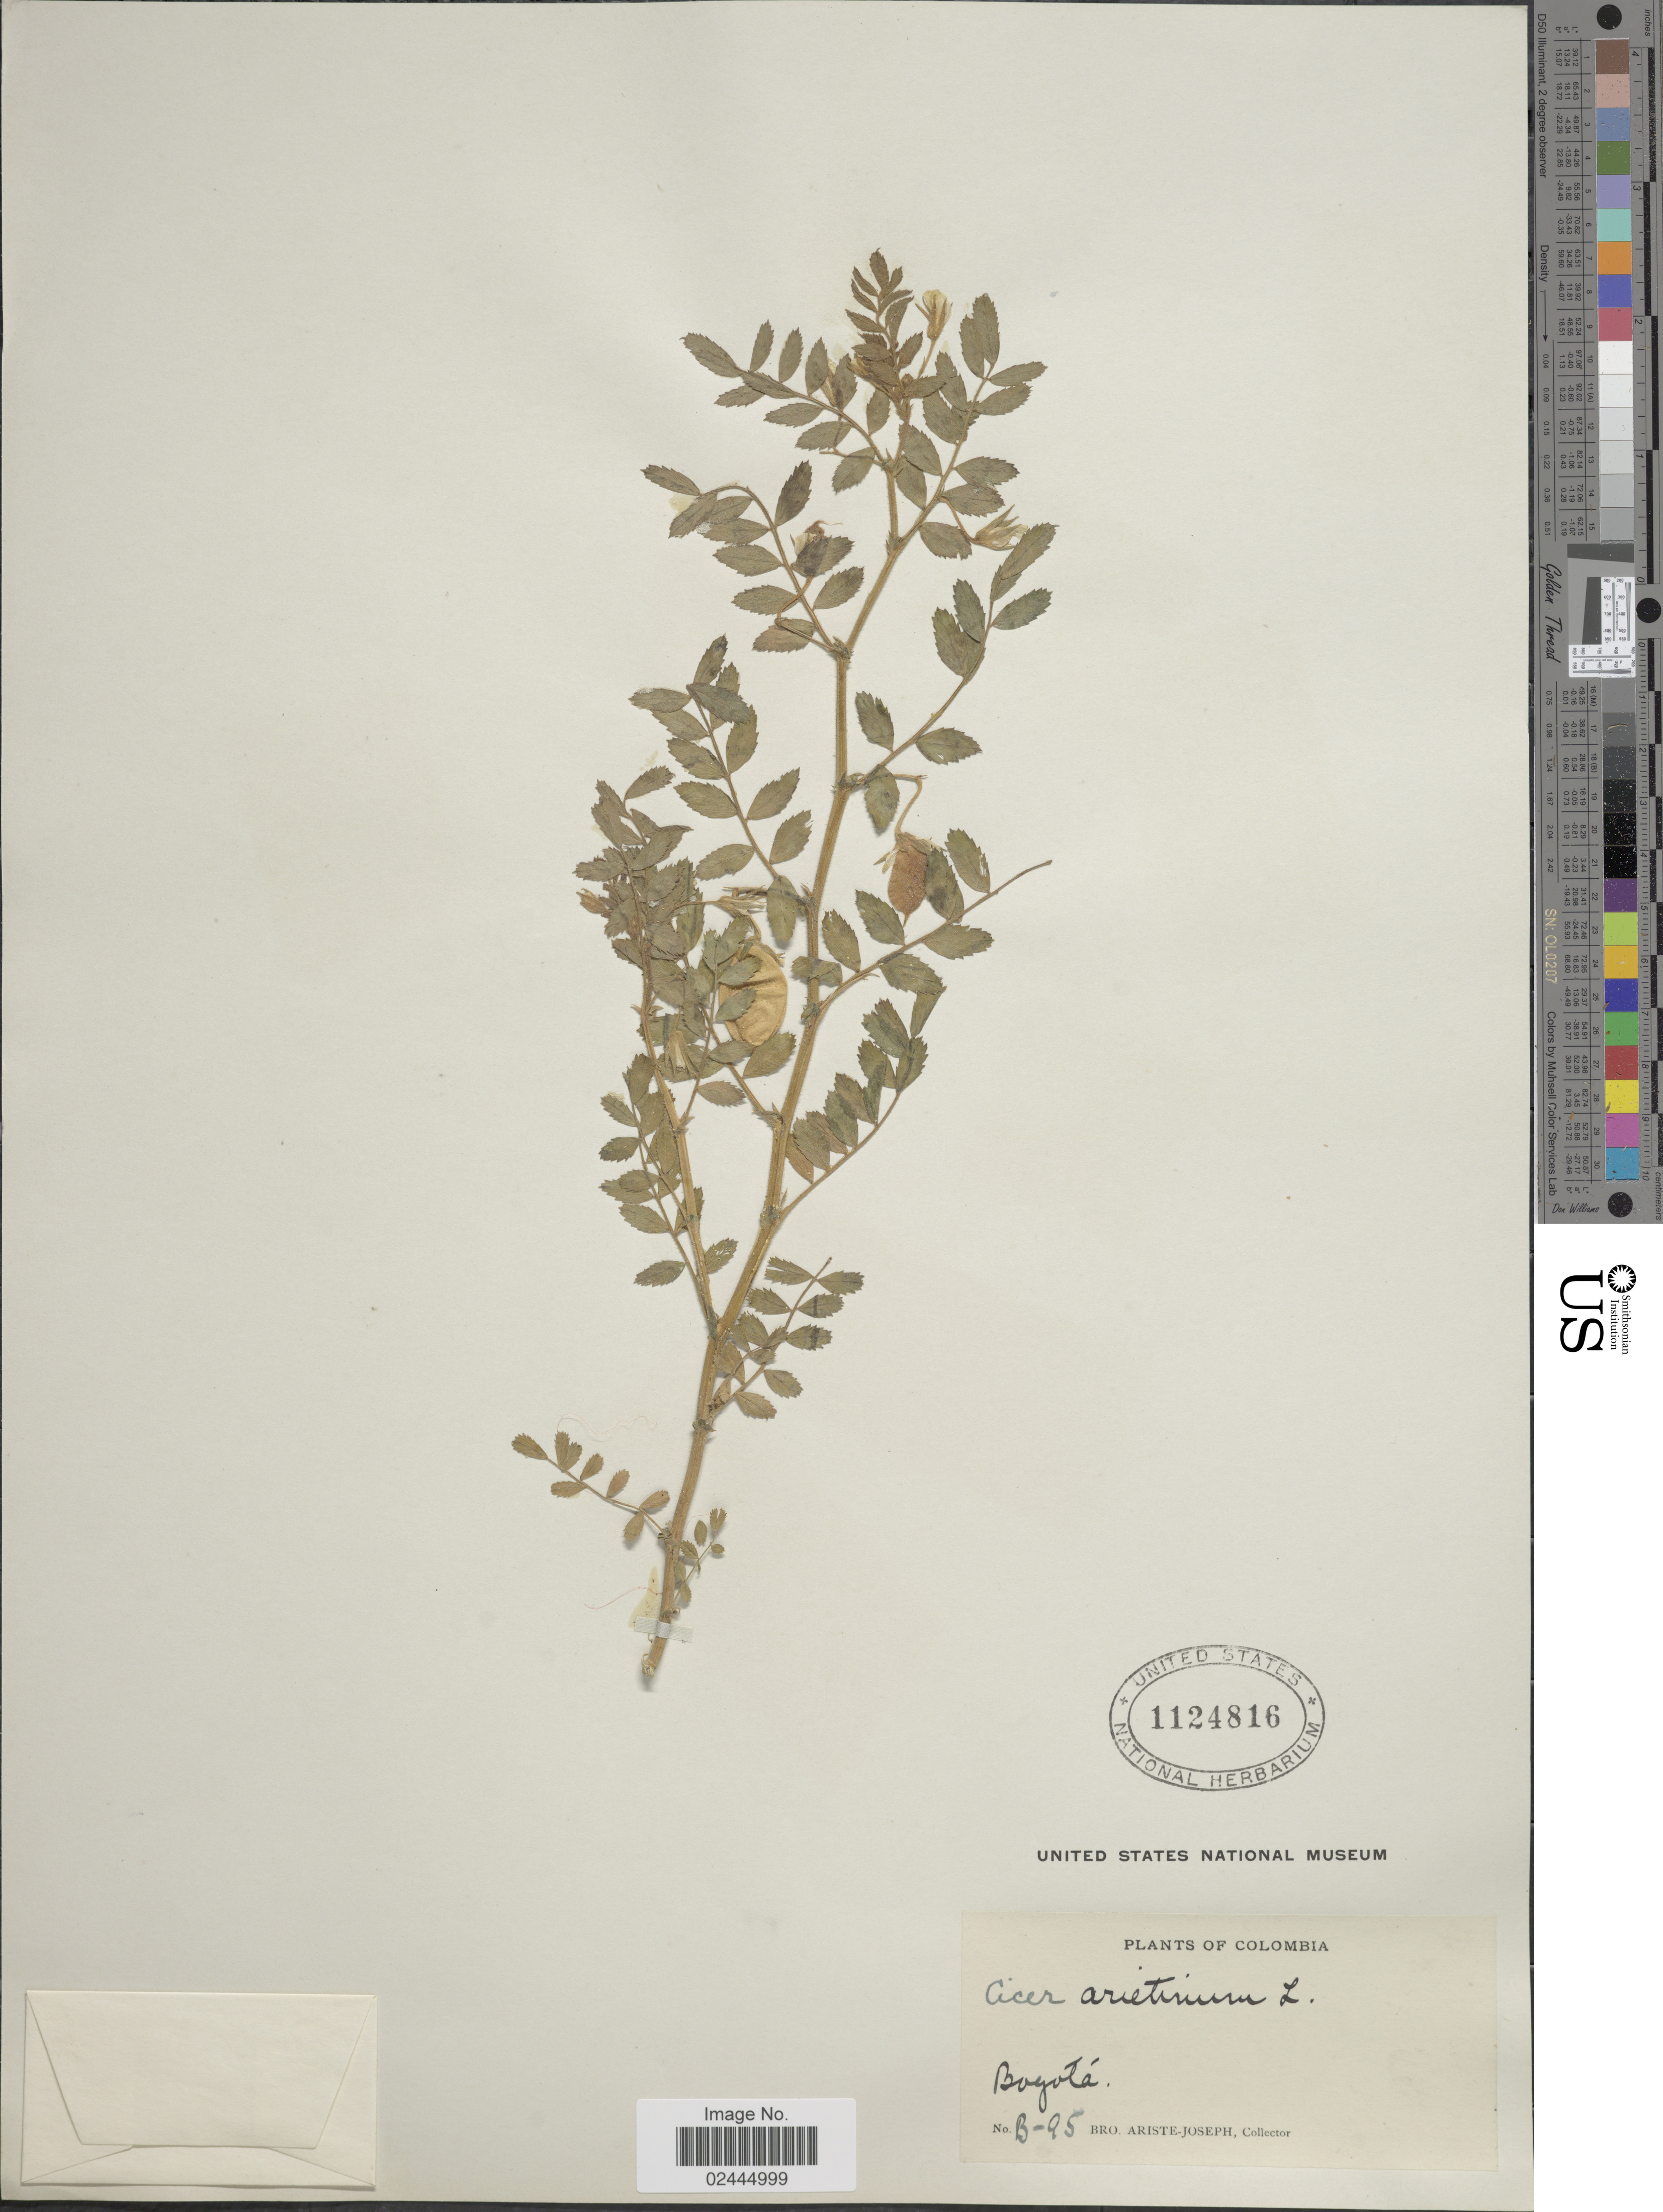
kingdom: Plantae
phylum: Tracheophyta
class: Magnoliopsida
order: Fabales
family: Fabaceae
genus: Cicer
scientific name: Cicer sp.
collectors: Bro. Ariste-Joseph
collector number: B-95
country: Colombia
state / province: Bogota D.C.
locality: Bogotá, Colombia.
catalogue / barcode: US 1124816